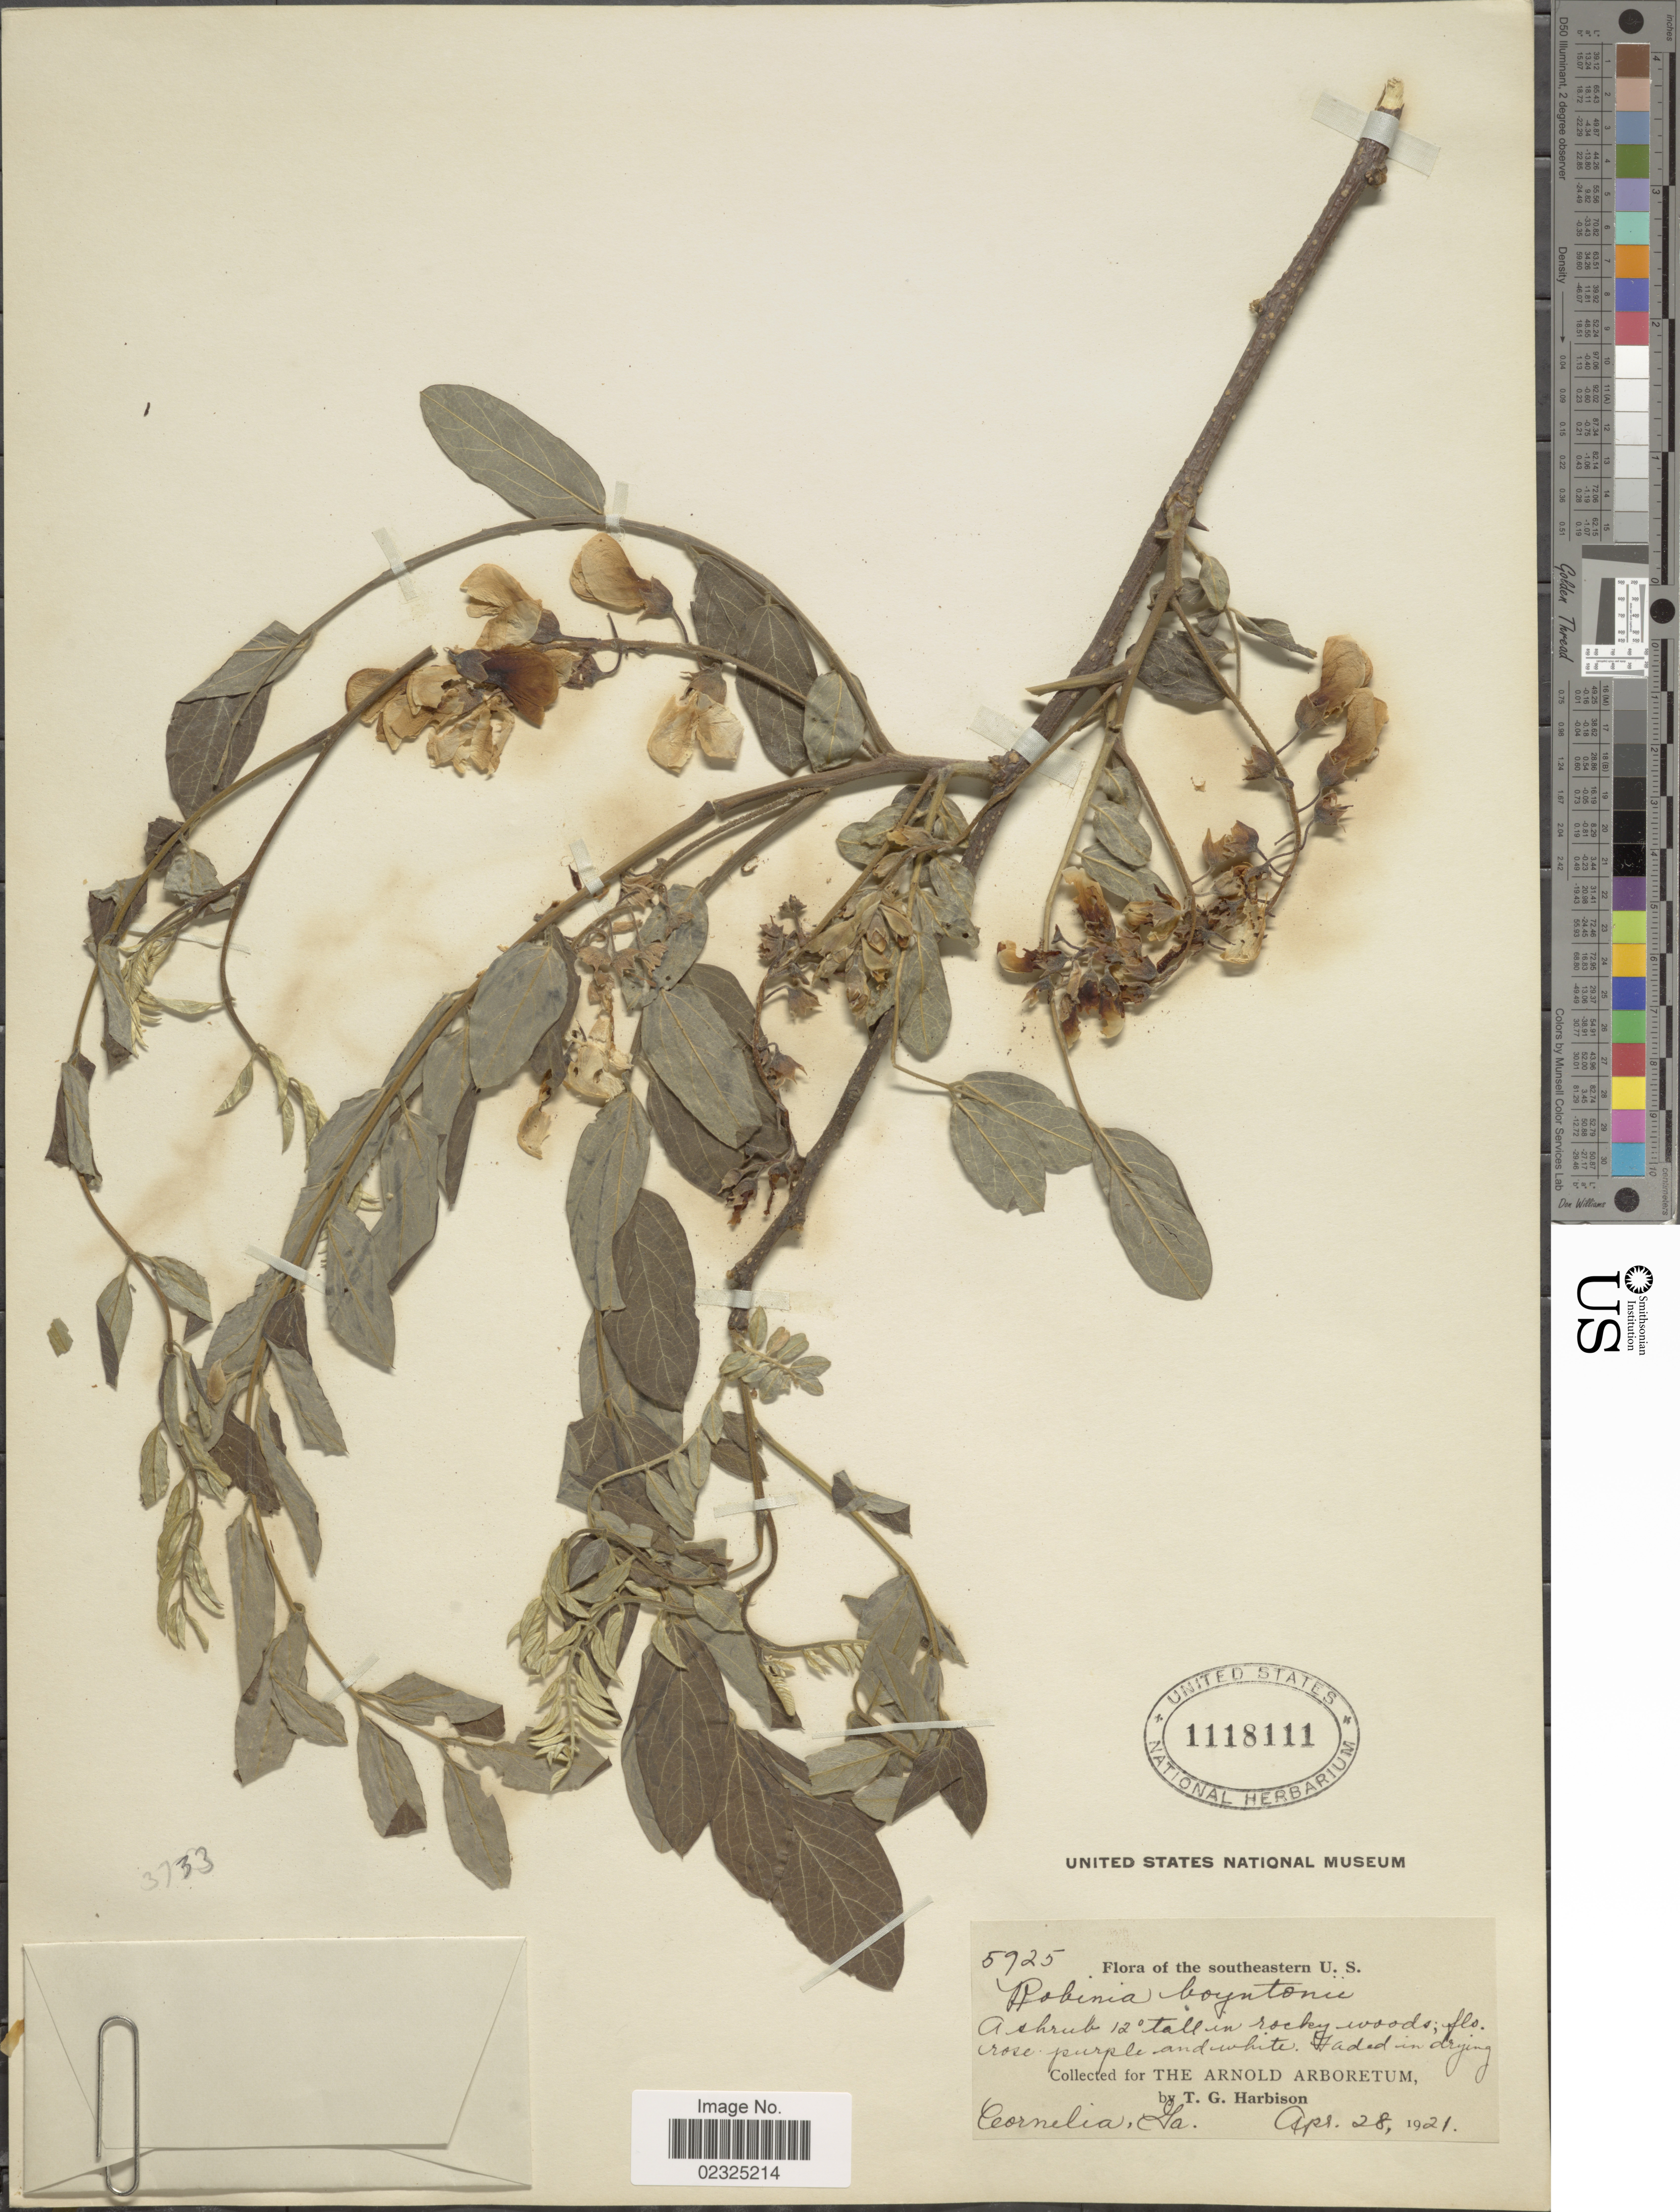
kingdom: Plantae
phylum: Tracheophyta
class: Magnoliopsida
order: Fabales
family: Fabaceae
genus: Robinia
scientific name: Robinia hispida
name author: L.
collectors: T. Harbison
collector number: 5925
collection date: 1921-04-28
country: United States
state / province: Georgia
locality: Cornelia.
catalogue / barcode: US 1118111